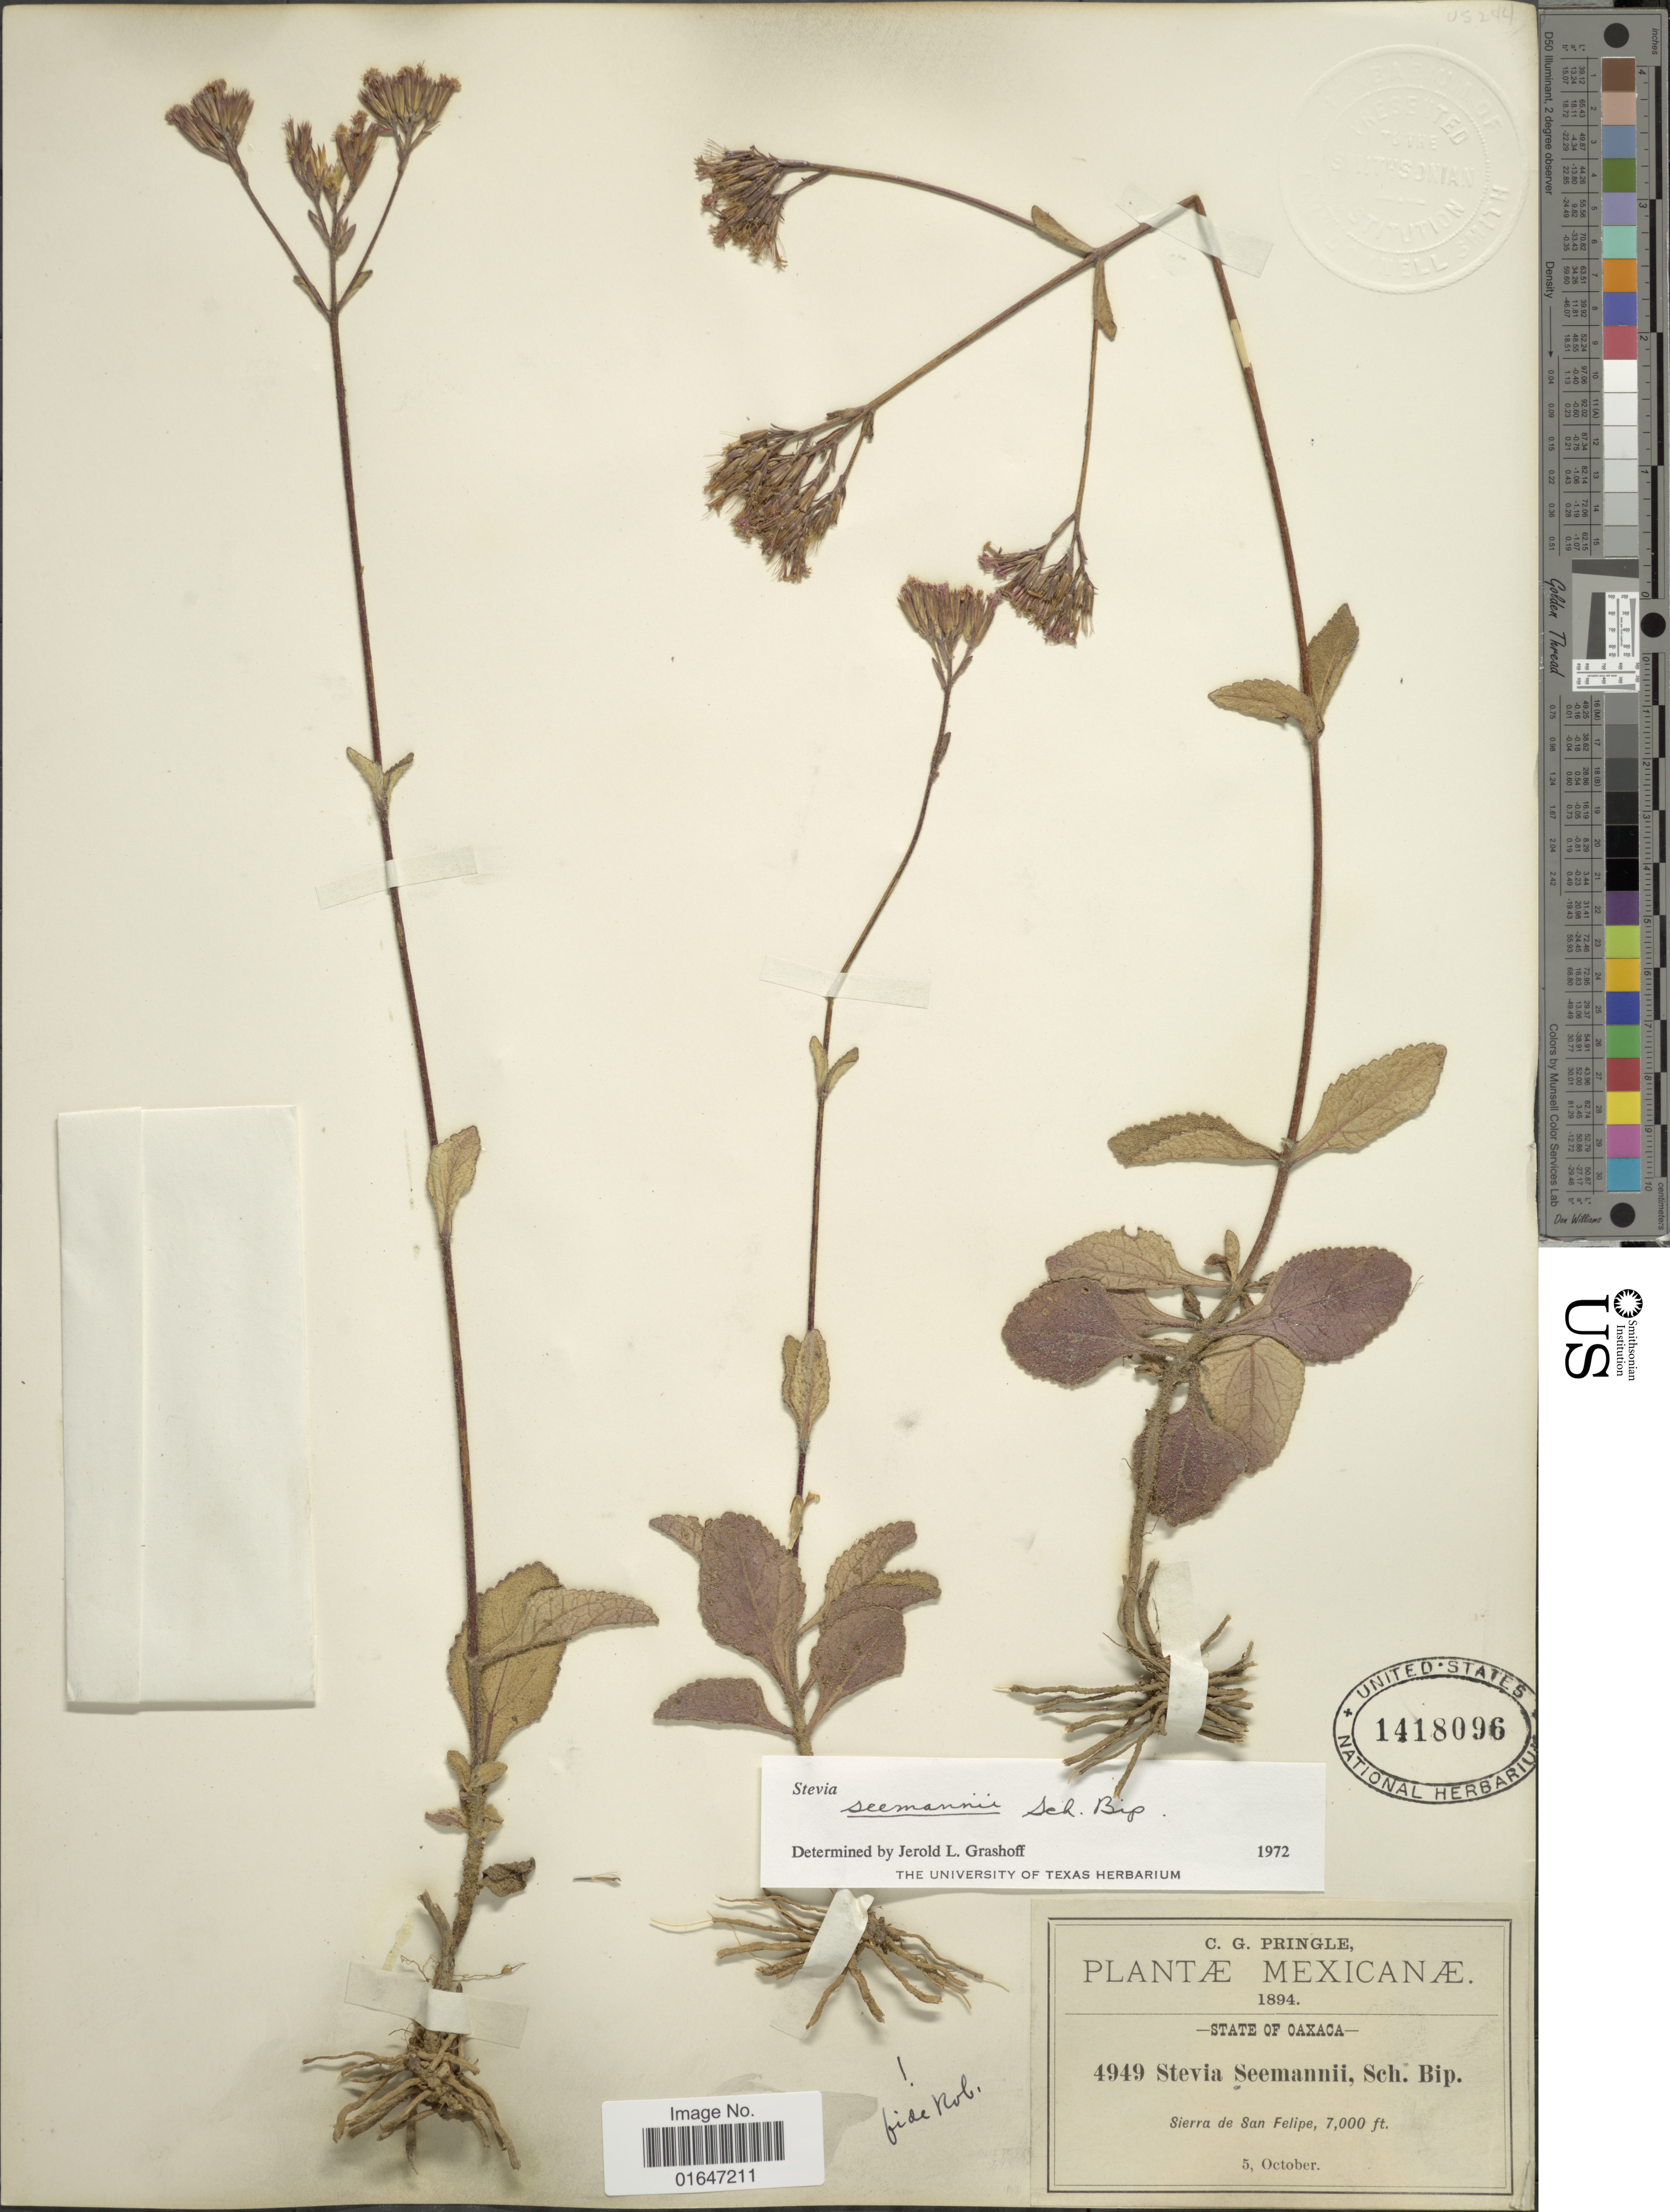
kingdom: Plantae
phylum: Tracheophyta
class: Magnoliopsida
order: Asterales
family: Asteraceae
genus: Stevia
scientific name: Stevia seemannii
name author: Sch. Bip. in Seem.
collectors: C. G. Pringle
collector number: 4949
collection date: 1894-10-05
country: Mexico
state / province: Oaxaca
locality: State of Oaxaca, Sierra de San Felipe.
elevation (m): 2134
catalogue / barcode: US 1418096